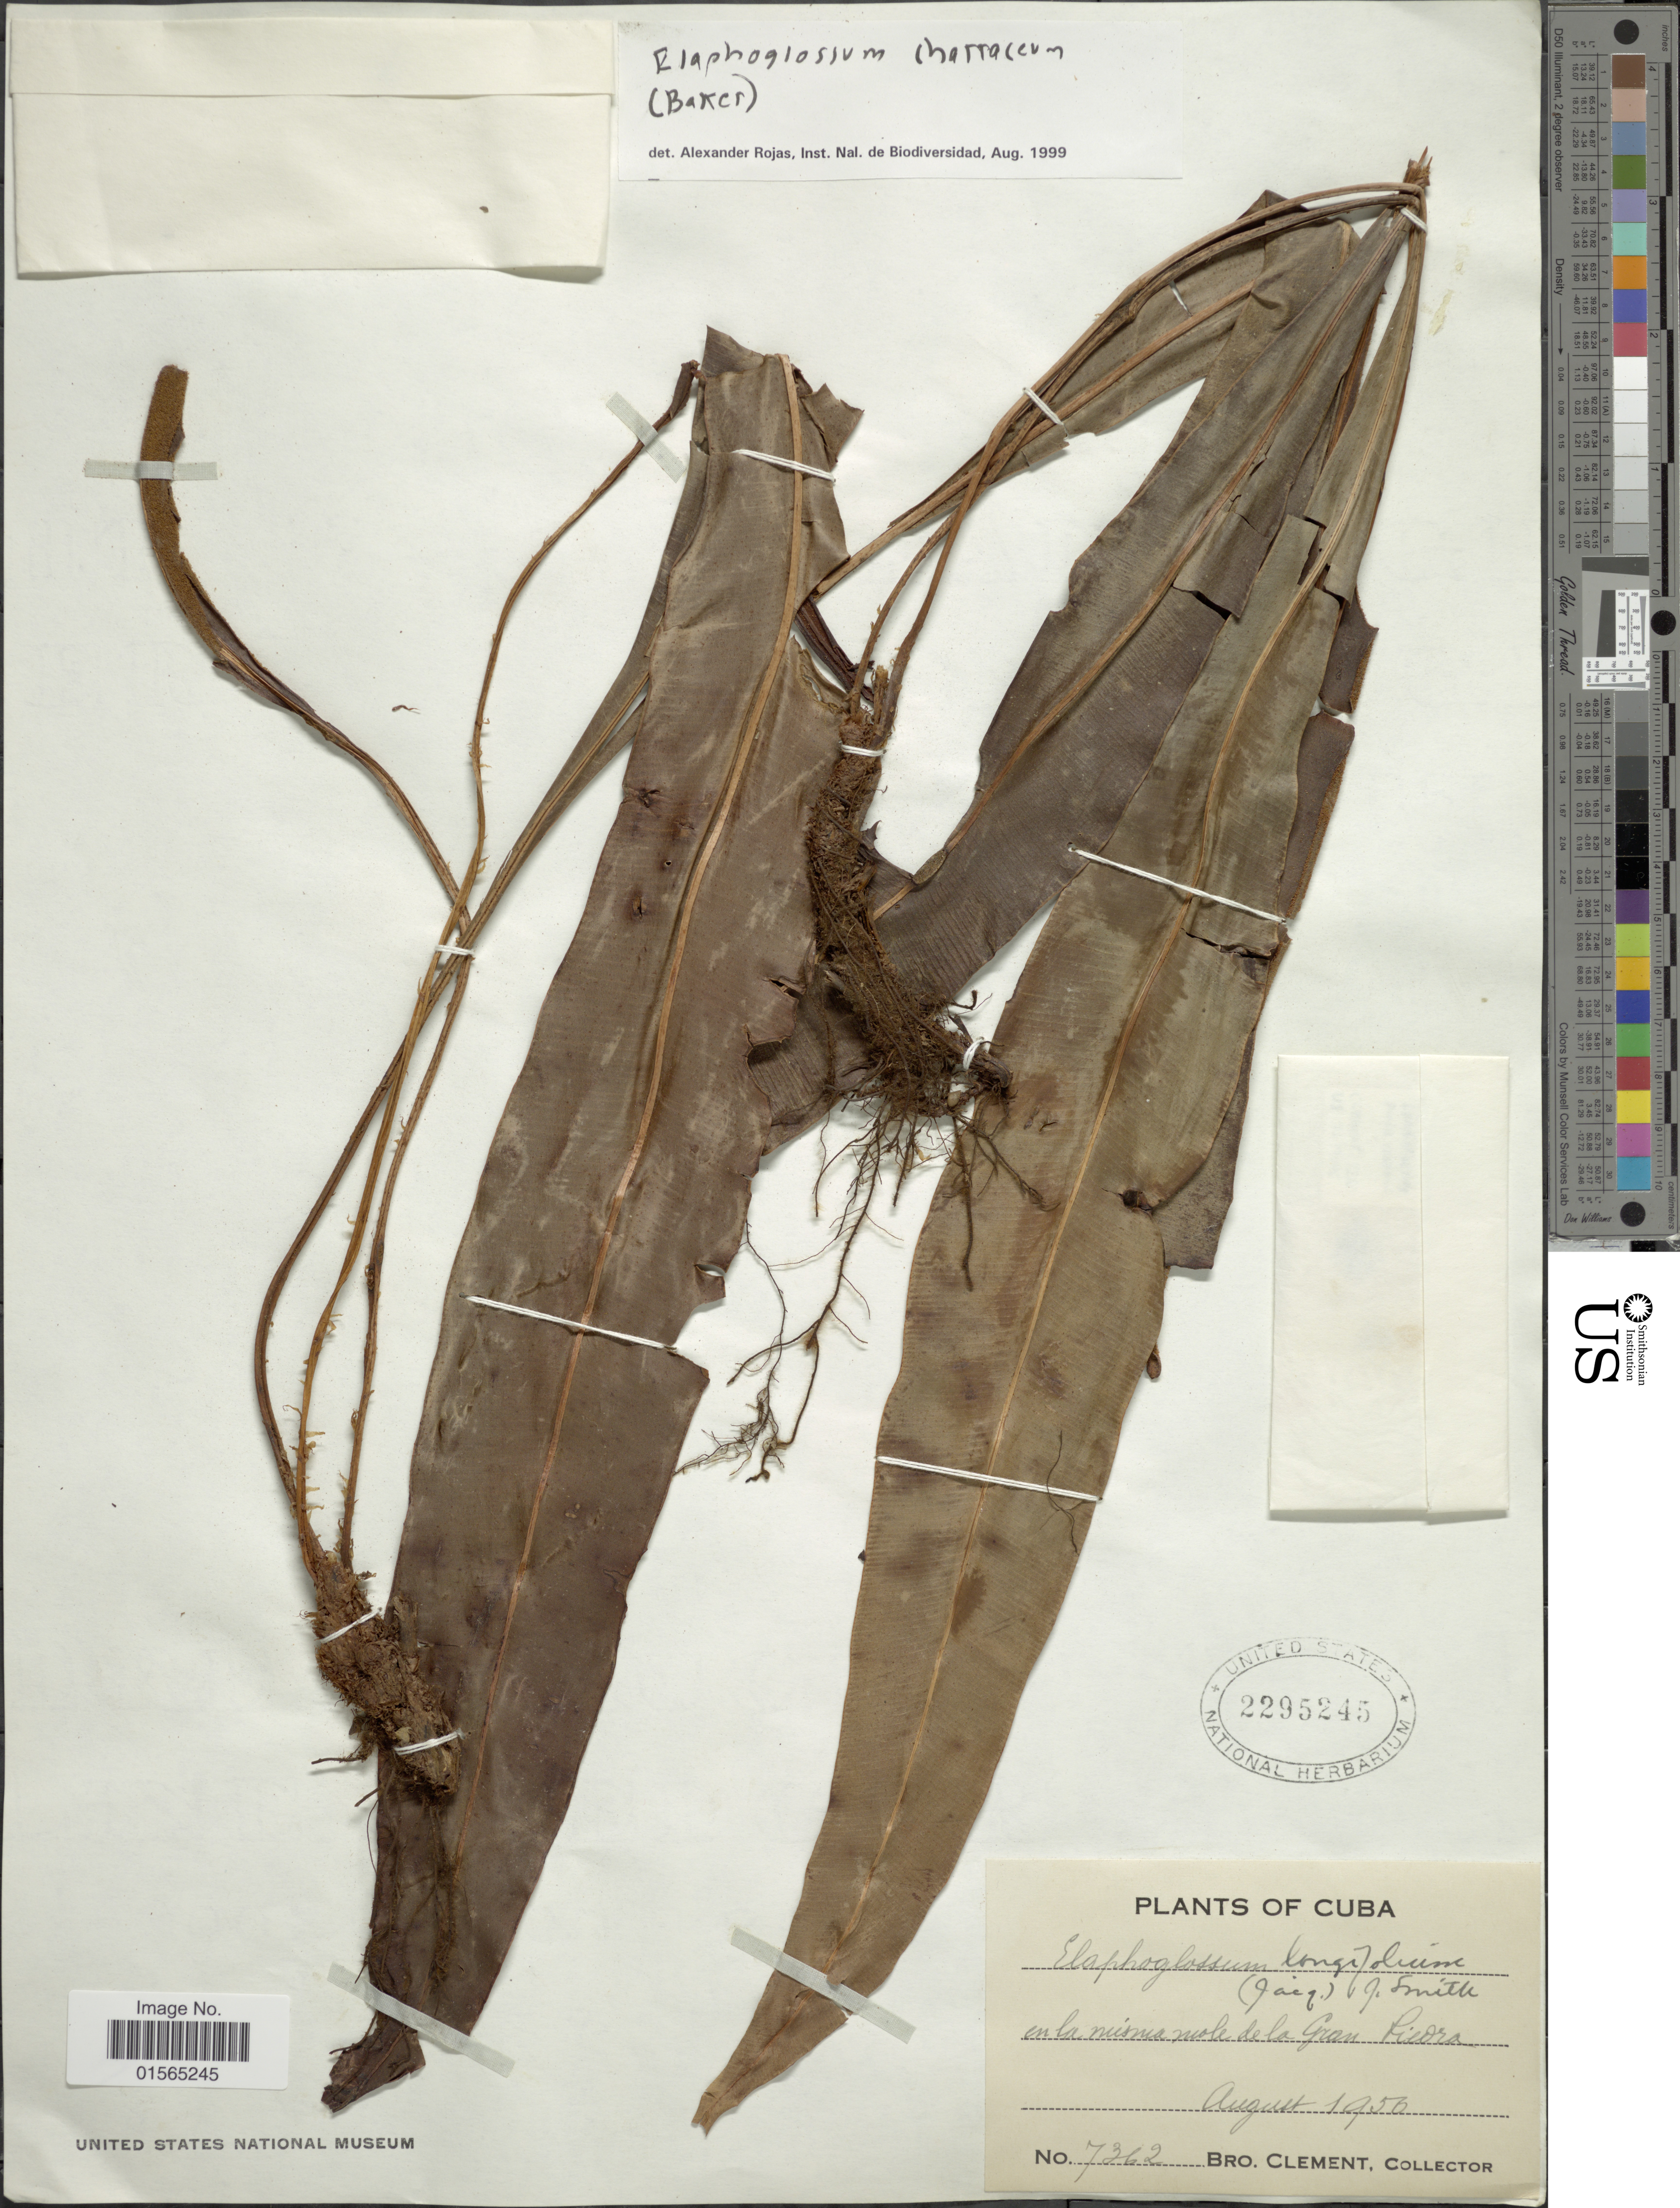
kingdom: Plantae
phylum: Tracheophyta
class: Polypodiopsida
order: Polypodiales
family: Dryopteridaceae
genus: Elaphoglossum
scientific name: Elaphoglossum chartaceum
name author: (Baker ex Jenman) C. Chr.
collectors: B. Clement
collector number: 7362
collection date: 1950-08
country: Cuba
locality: En la misma mole de la Gran Piedra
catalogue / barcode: US 2295245